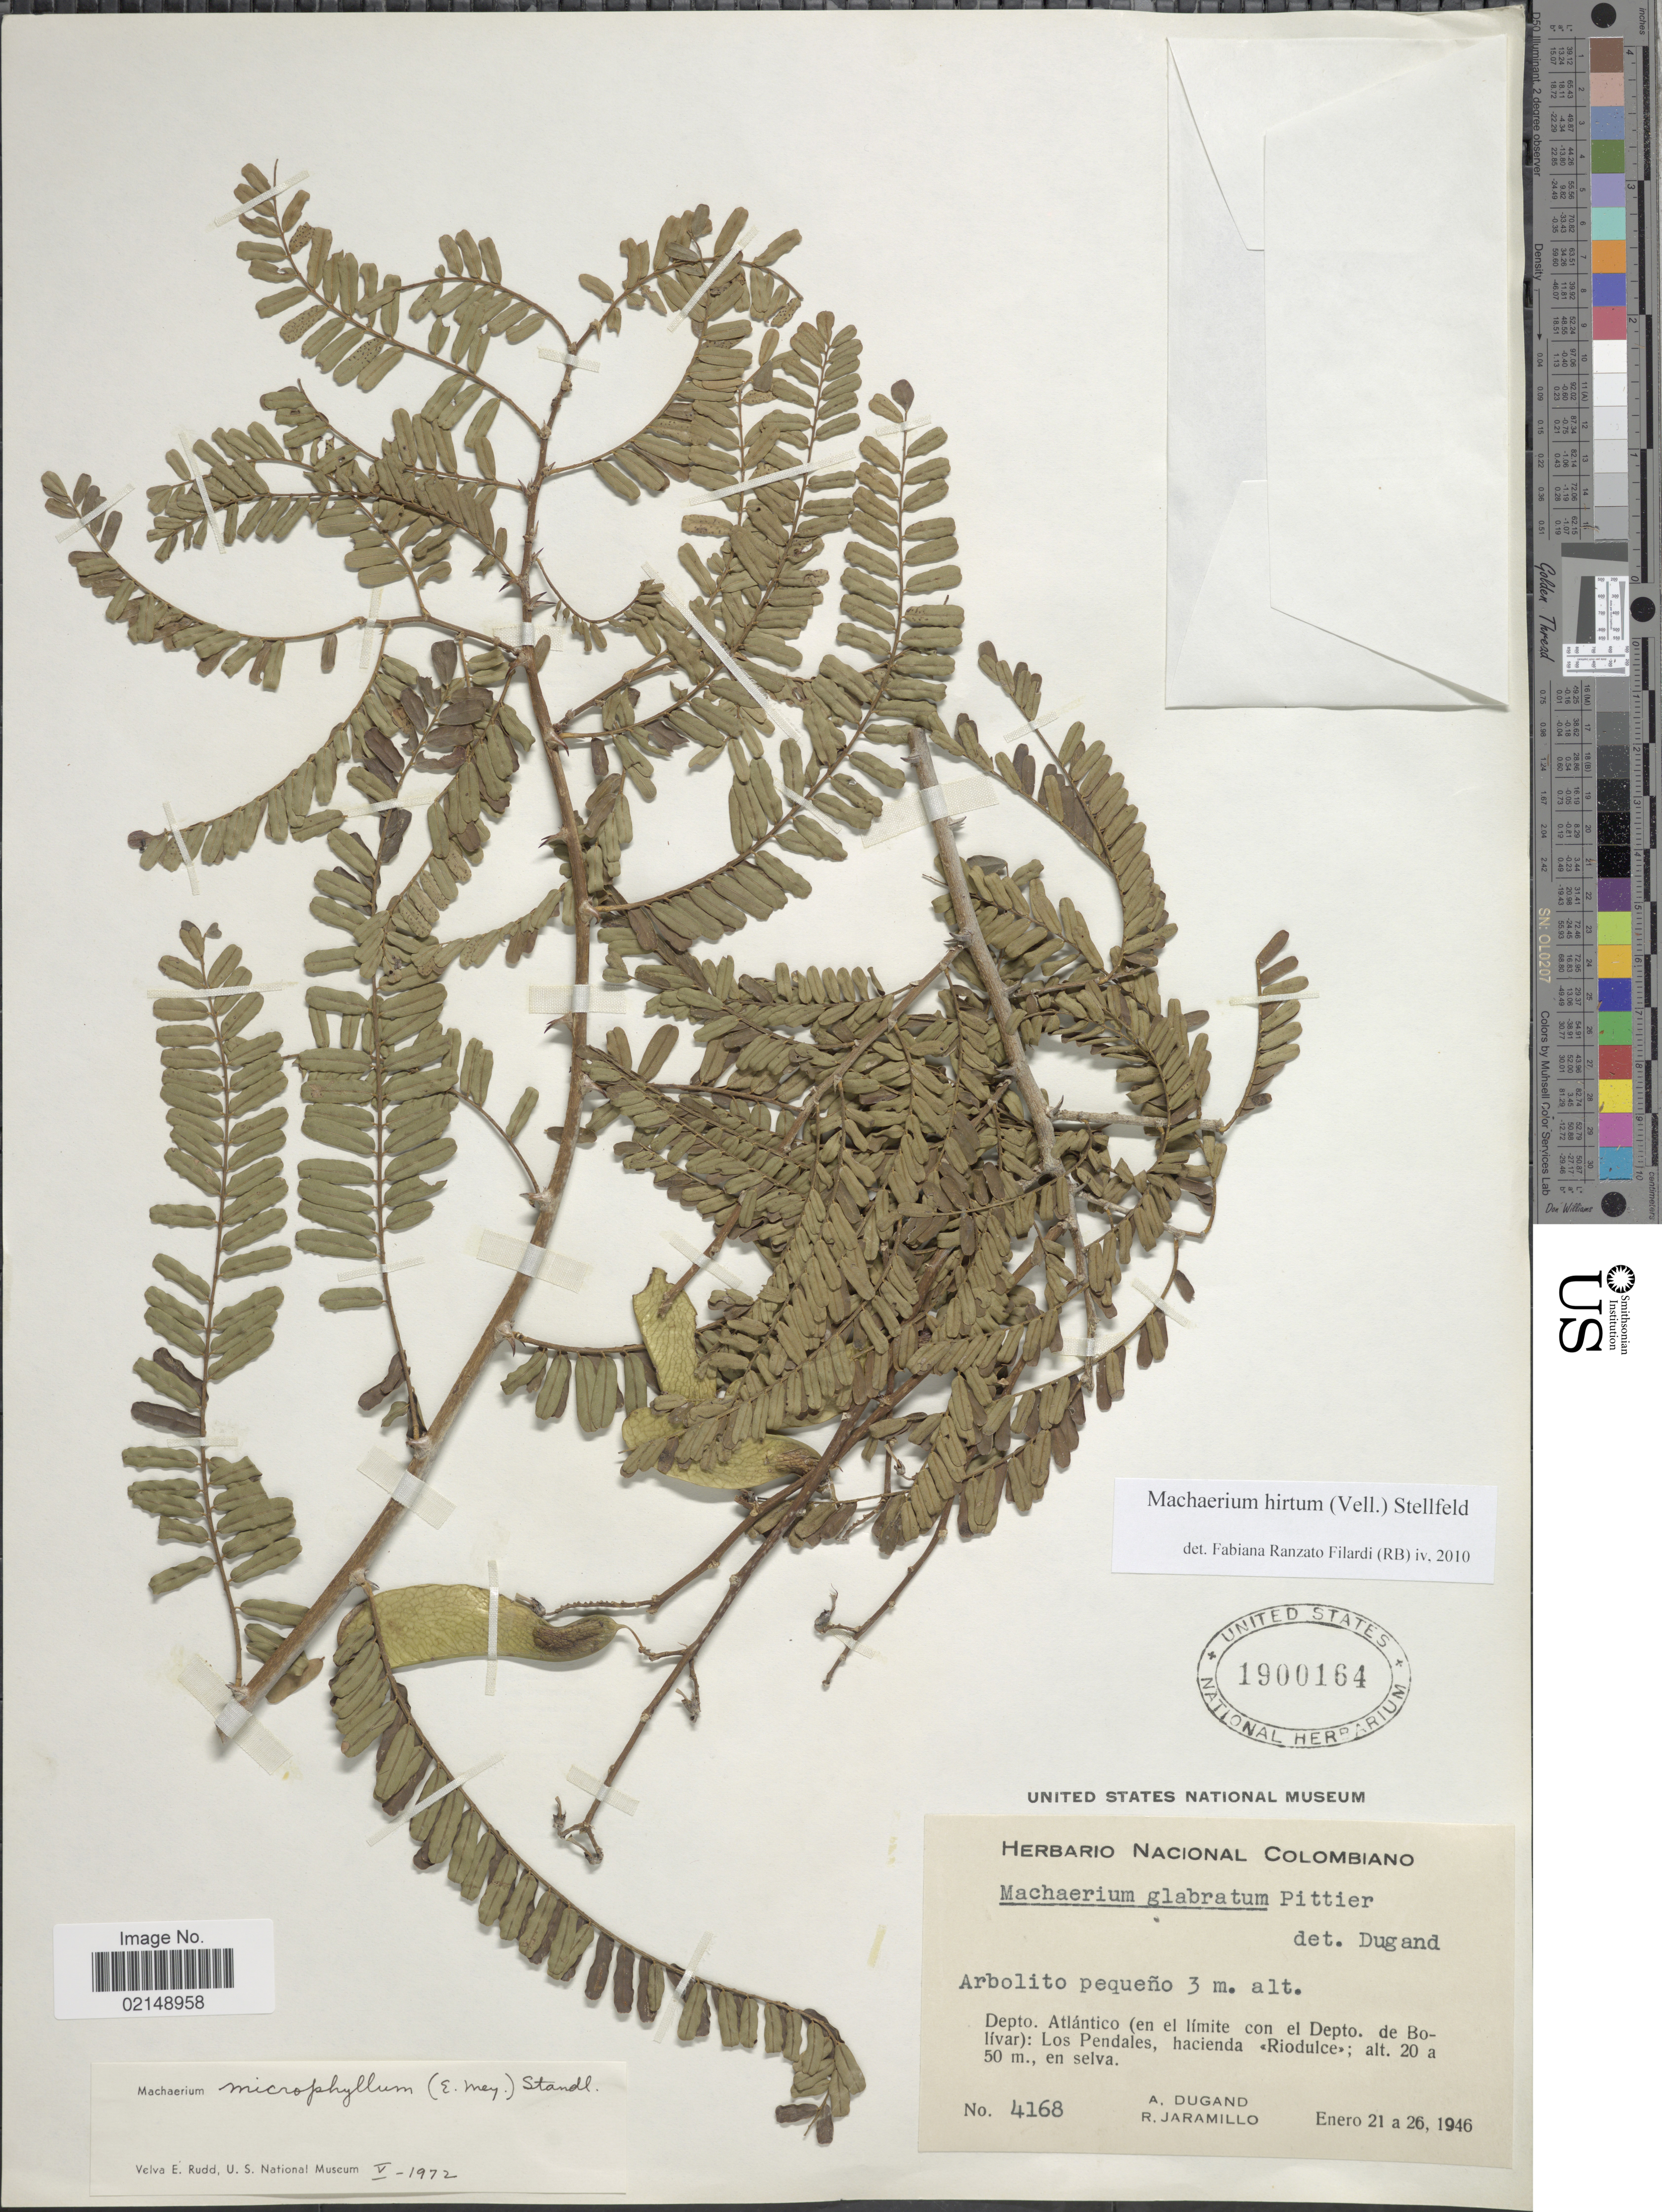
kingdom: Plantae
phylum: Tracheophyta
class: Magnoliopsida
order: Fabales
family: Fabaceae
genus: Machaerium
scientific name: Machaerium hirtum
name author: (Vell.) Stellfeld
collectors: A. Dugand & R. Jaramillo M.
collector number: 4168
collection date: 1946-01-21/1946-01-26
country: Colombia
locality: Depto. Atlantico (en el limite con el Depto. de Bolivar): Los Pendales, hacienda Riodulce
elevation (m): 20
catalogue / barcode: US 1900164